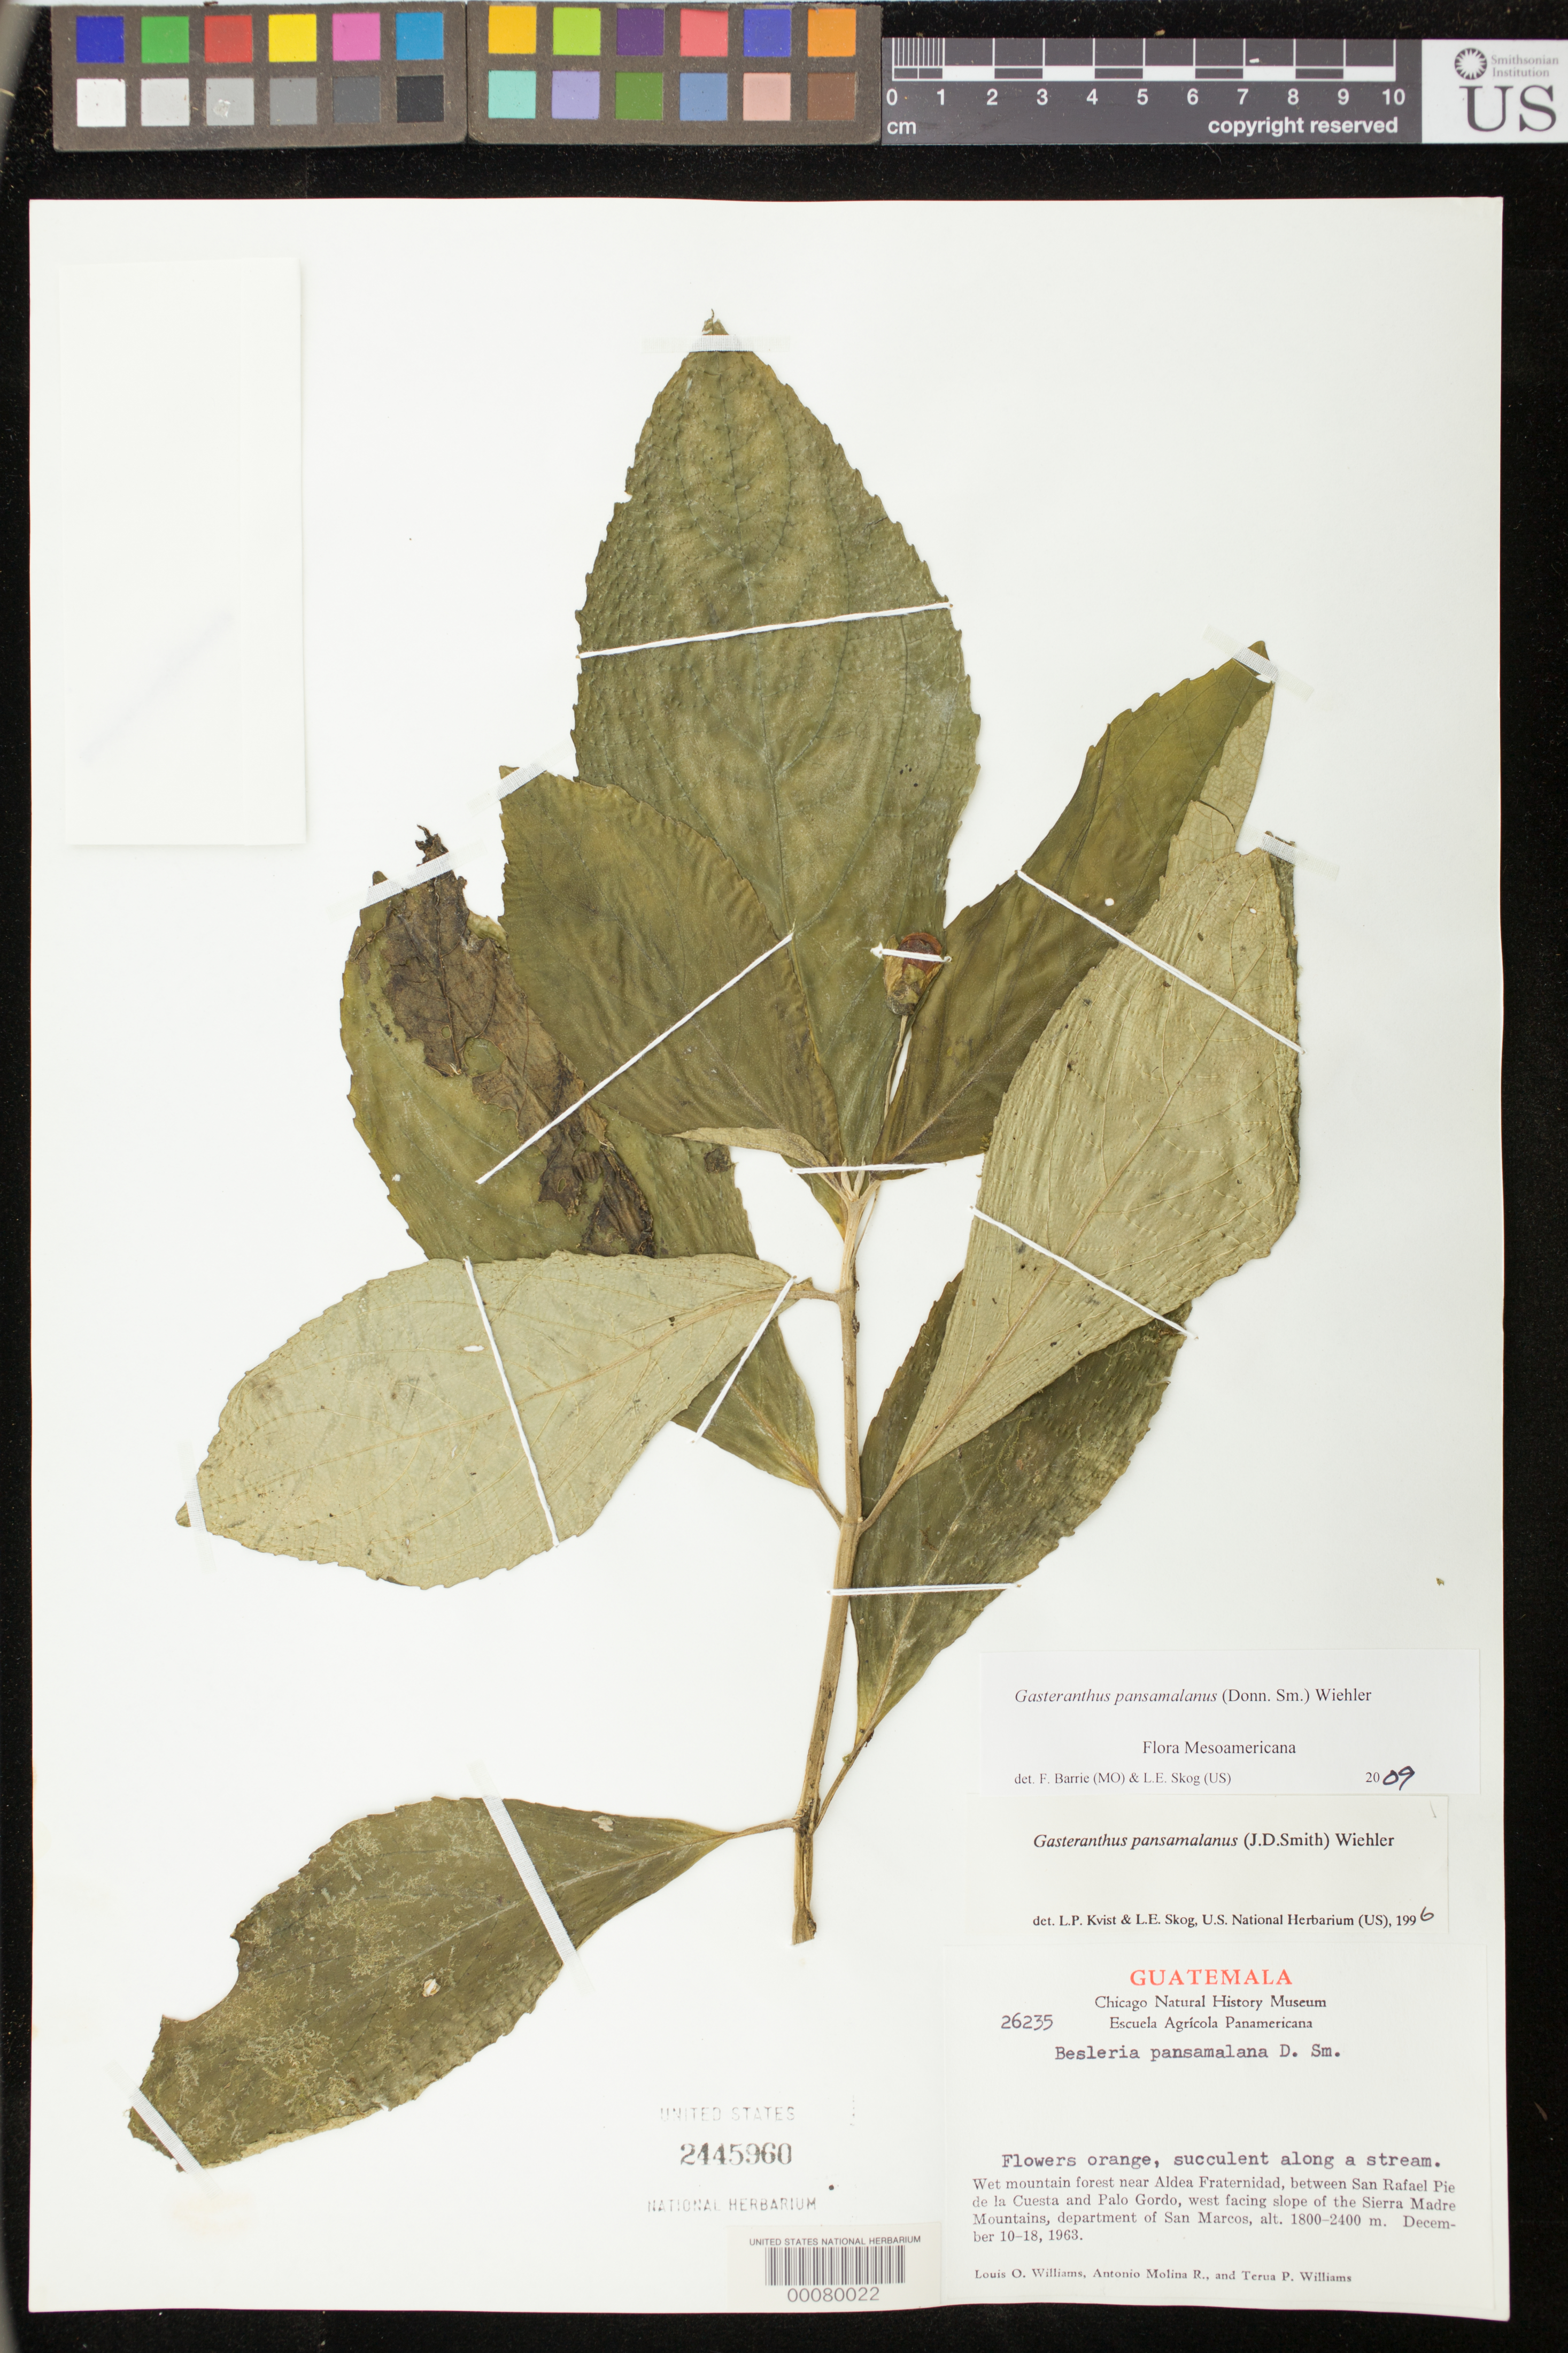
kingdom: Plantae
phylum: Tracheophyta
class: Magnoliopsida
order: Lamiales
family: Gesneriaceae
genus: Gasteranthus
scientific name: Gasteranthus pansamalanus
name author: (Donn. Sm.) Wiehler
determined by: Skog, Laurence E.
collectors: L. O. Williams, A. Molina R. & T. P. Williams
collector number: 26235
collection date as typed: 10-18 Dec 1963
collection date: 1963-12-10/1963-12-18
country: Guatemala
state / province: San Marcos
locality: Near Aldea Fraternidad, between San Rafael Pie de la Cuesta and Palo Gordo, W facing slope of the Sierra Madre Mountains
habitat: Wet mountain forest; along a small stream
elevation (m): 1800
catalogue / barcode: US 2445960